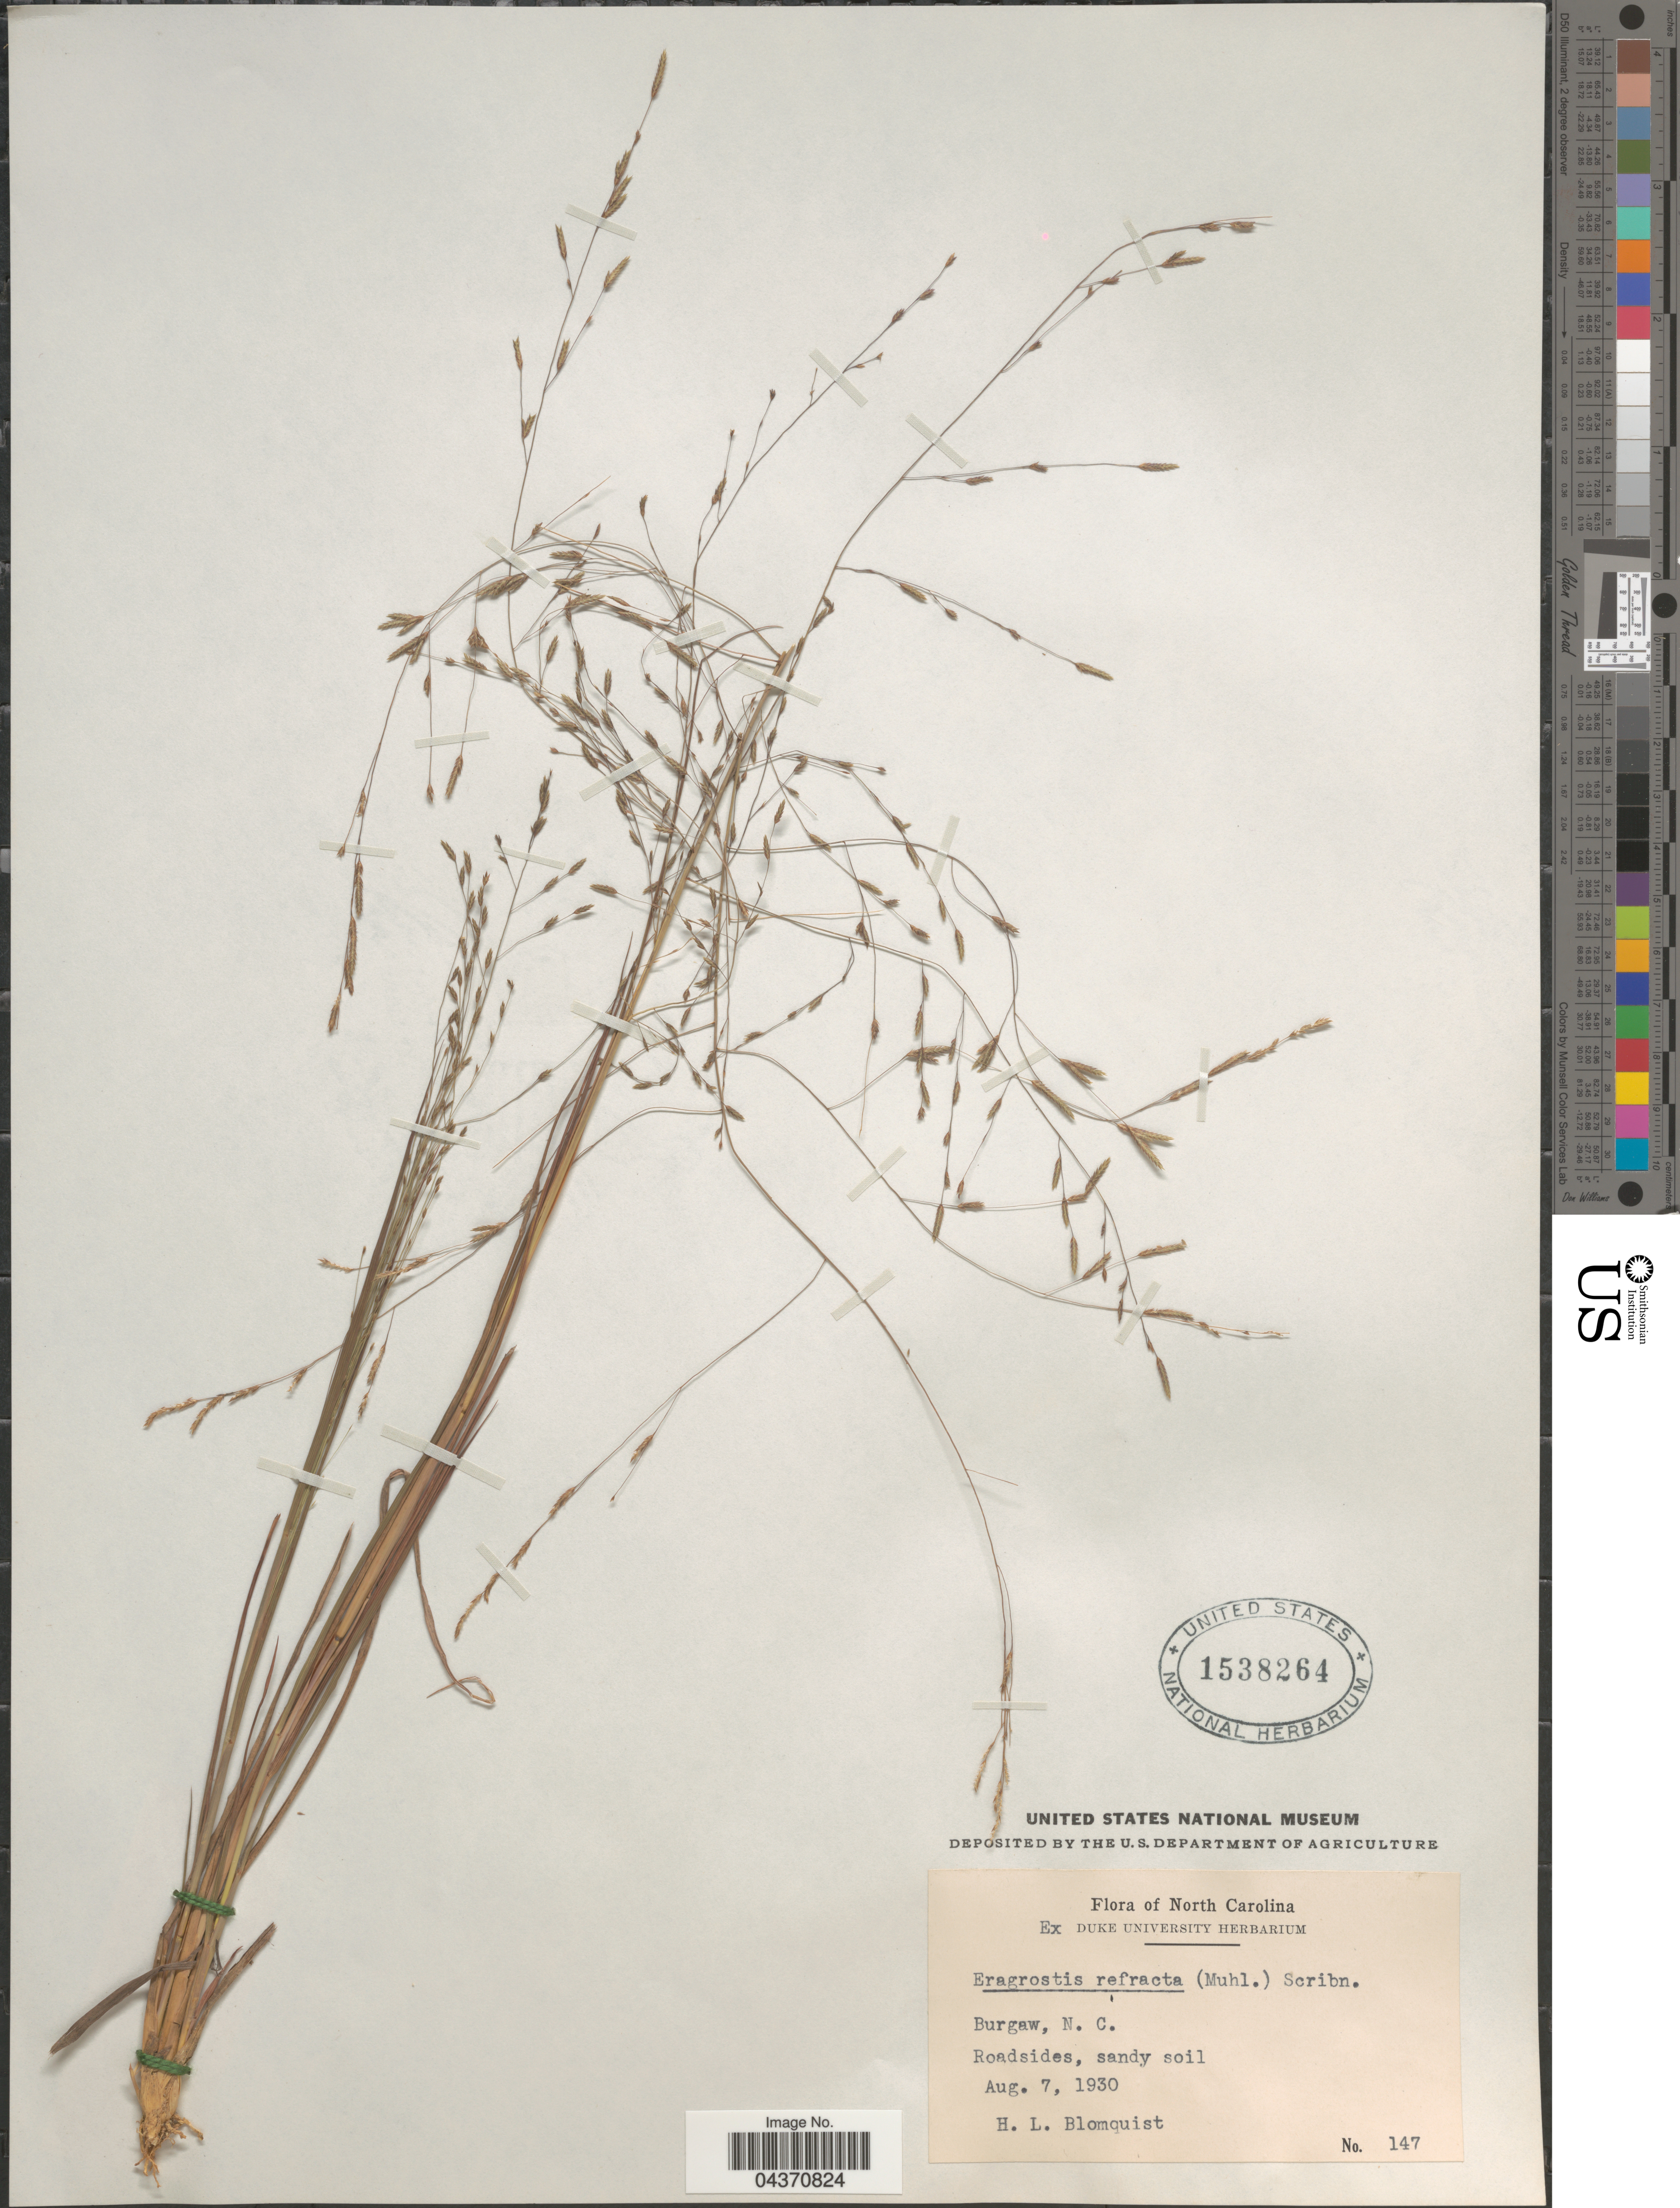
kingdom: Plantae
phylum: Tracheophyta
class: Liliopsida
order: Poales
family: Poaceae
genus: Eragrostis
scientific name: Eragrostis refracta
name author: (Muhl.) Scribn.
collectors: H. Blomquist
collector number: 147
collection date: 1930-08-07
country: United States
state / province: North Carolina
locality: Burgaw.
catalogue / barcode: US 1538264